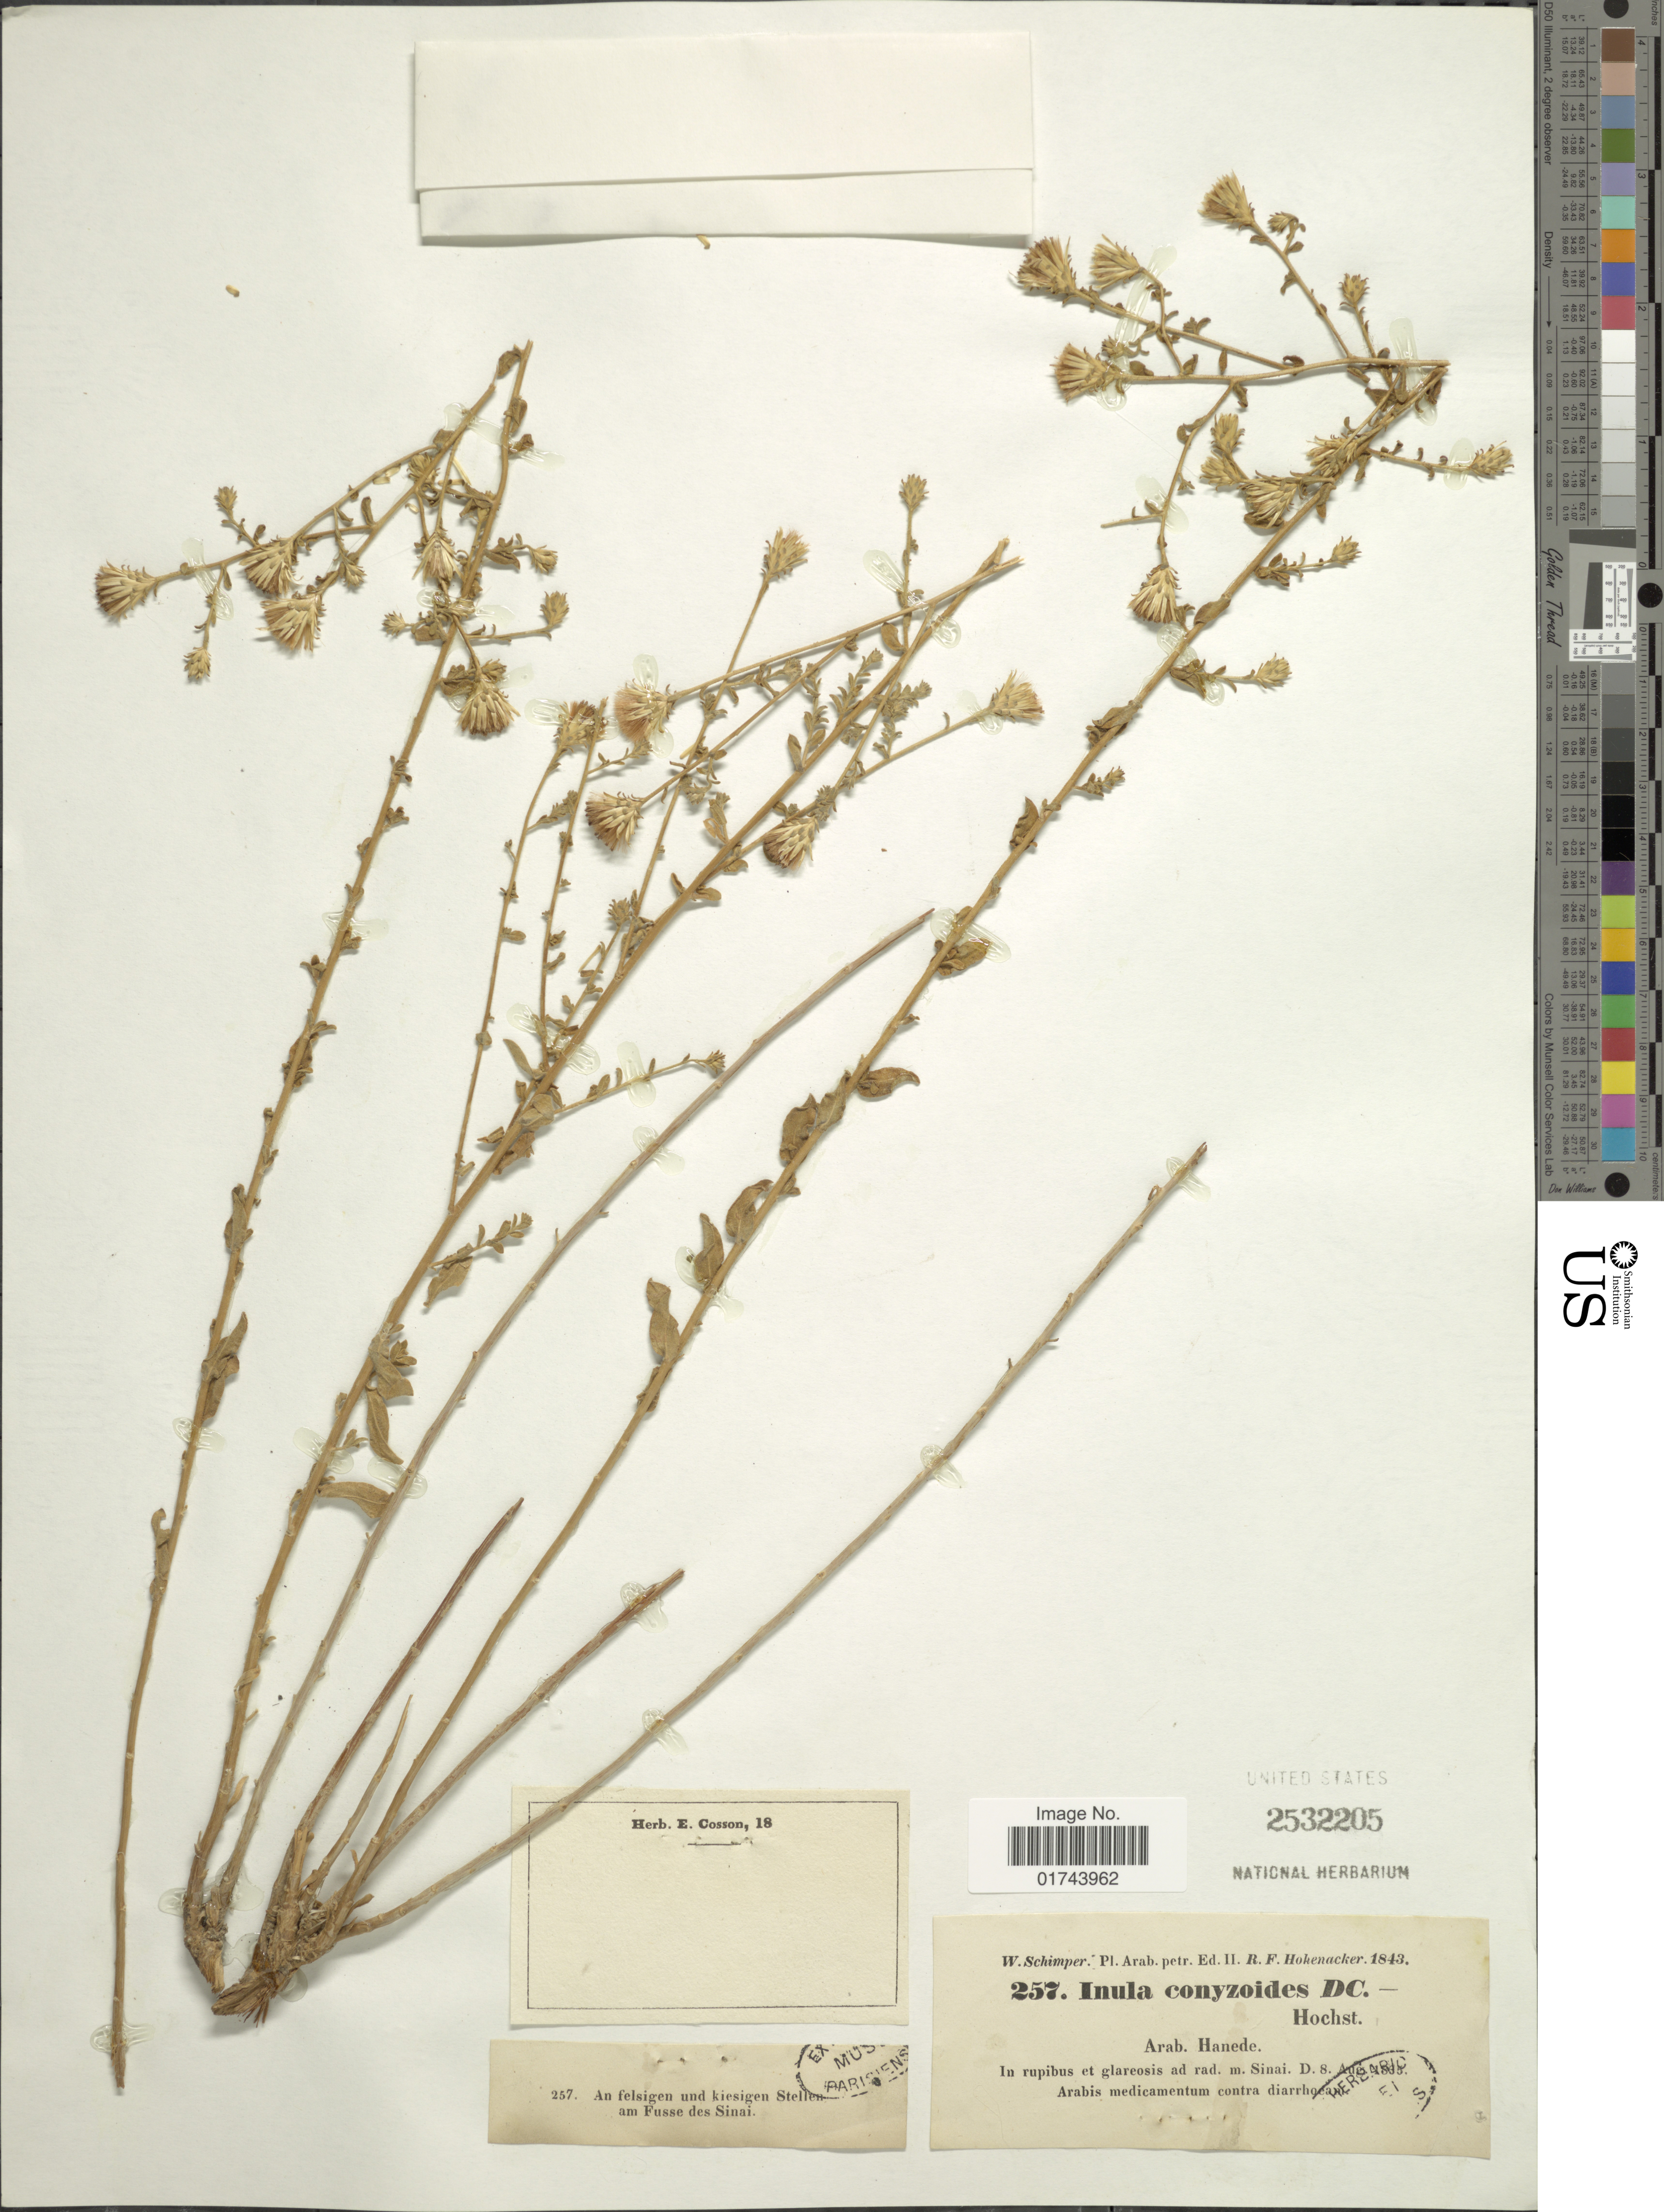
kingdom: Plantae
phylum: Tracheophyta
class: Magnoliopsida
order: Asterales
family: Asteraceae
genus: Inula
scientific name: Inula conyzoides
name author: DC.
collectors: W. Schimper & R. F. Hohenacker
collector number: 257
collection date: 1835-08-08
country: Egypt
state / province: Shamal Sina'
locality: In rupibus et glareosis ad rad. m. Sinai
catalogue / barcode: US 2532205